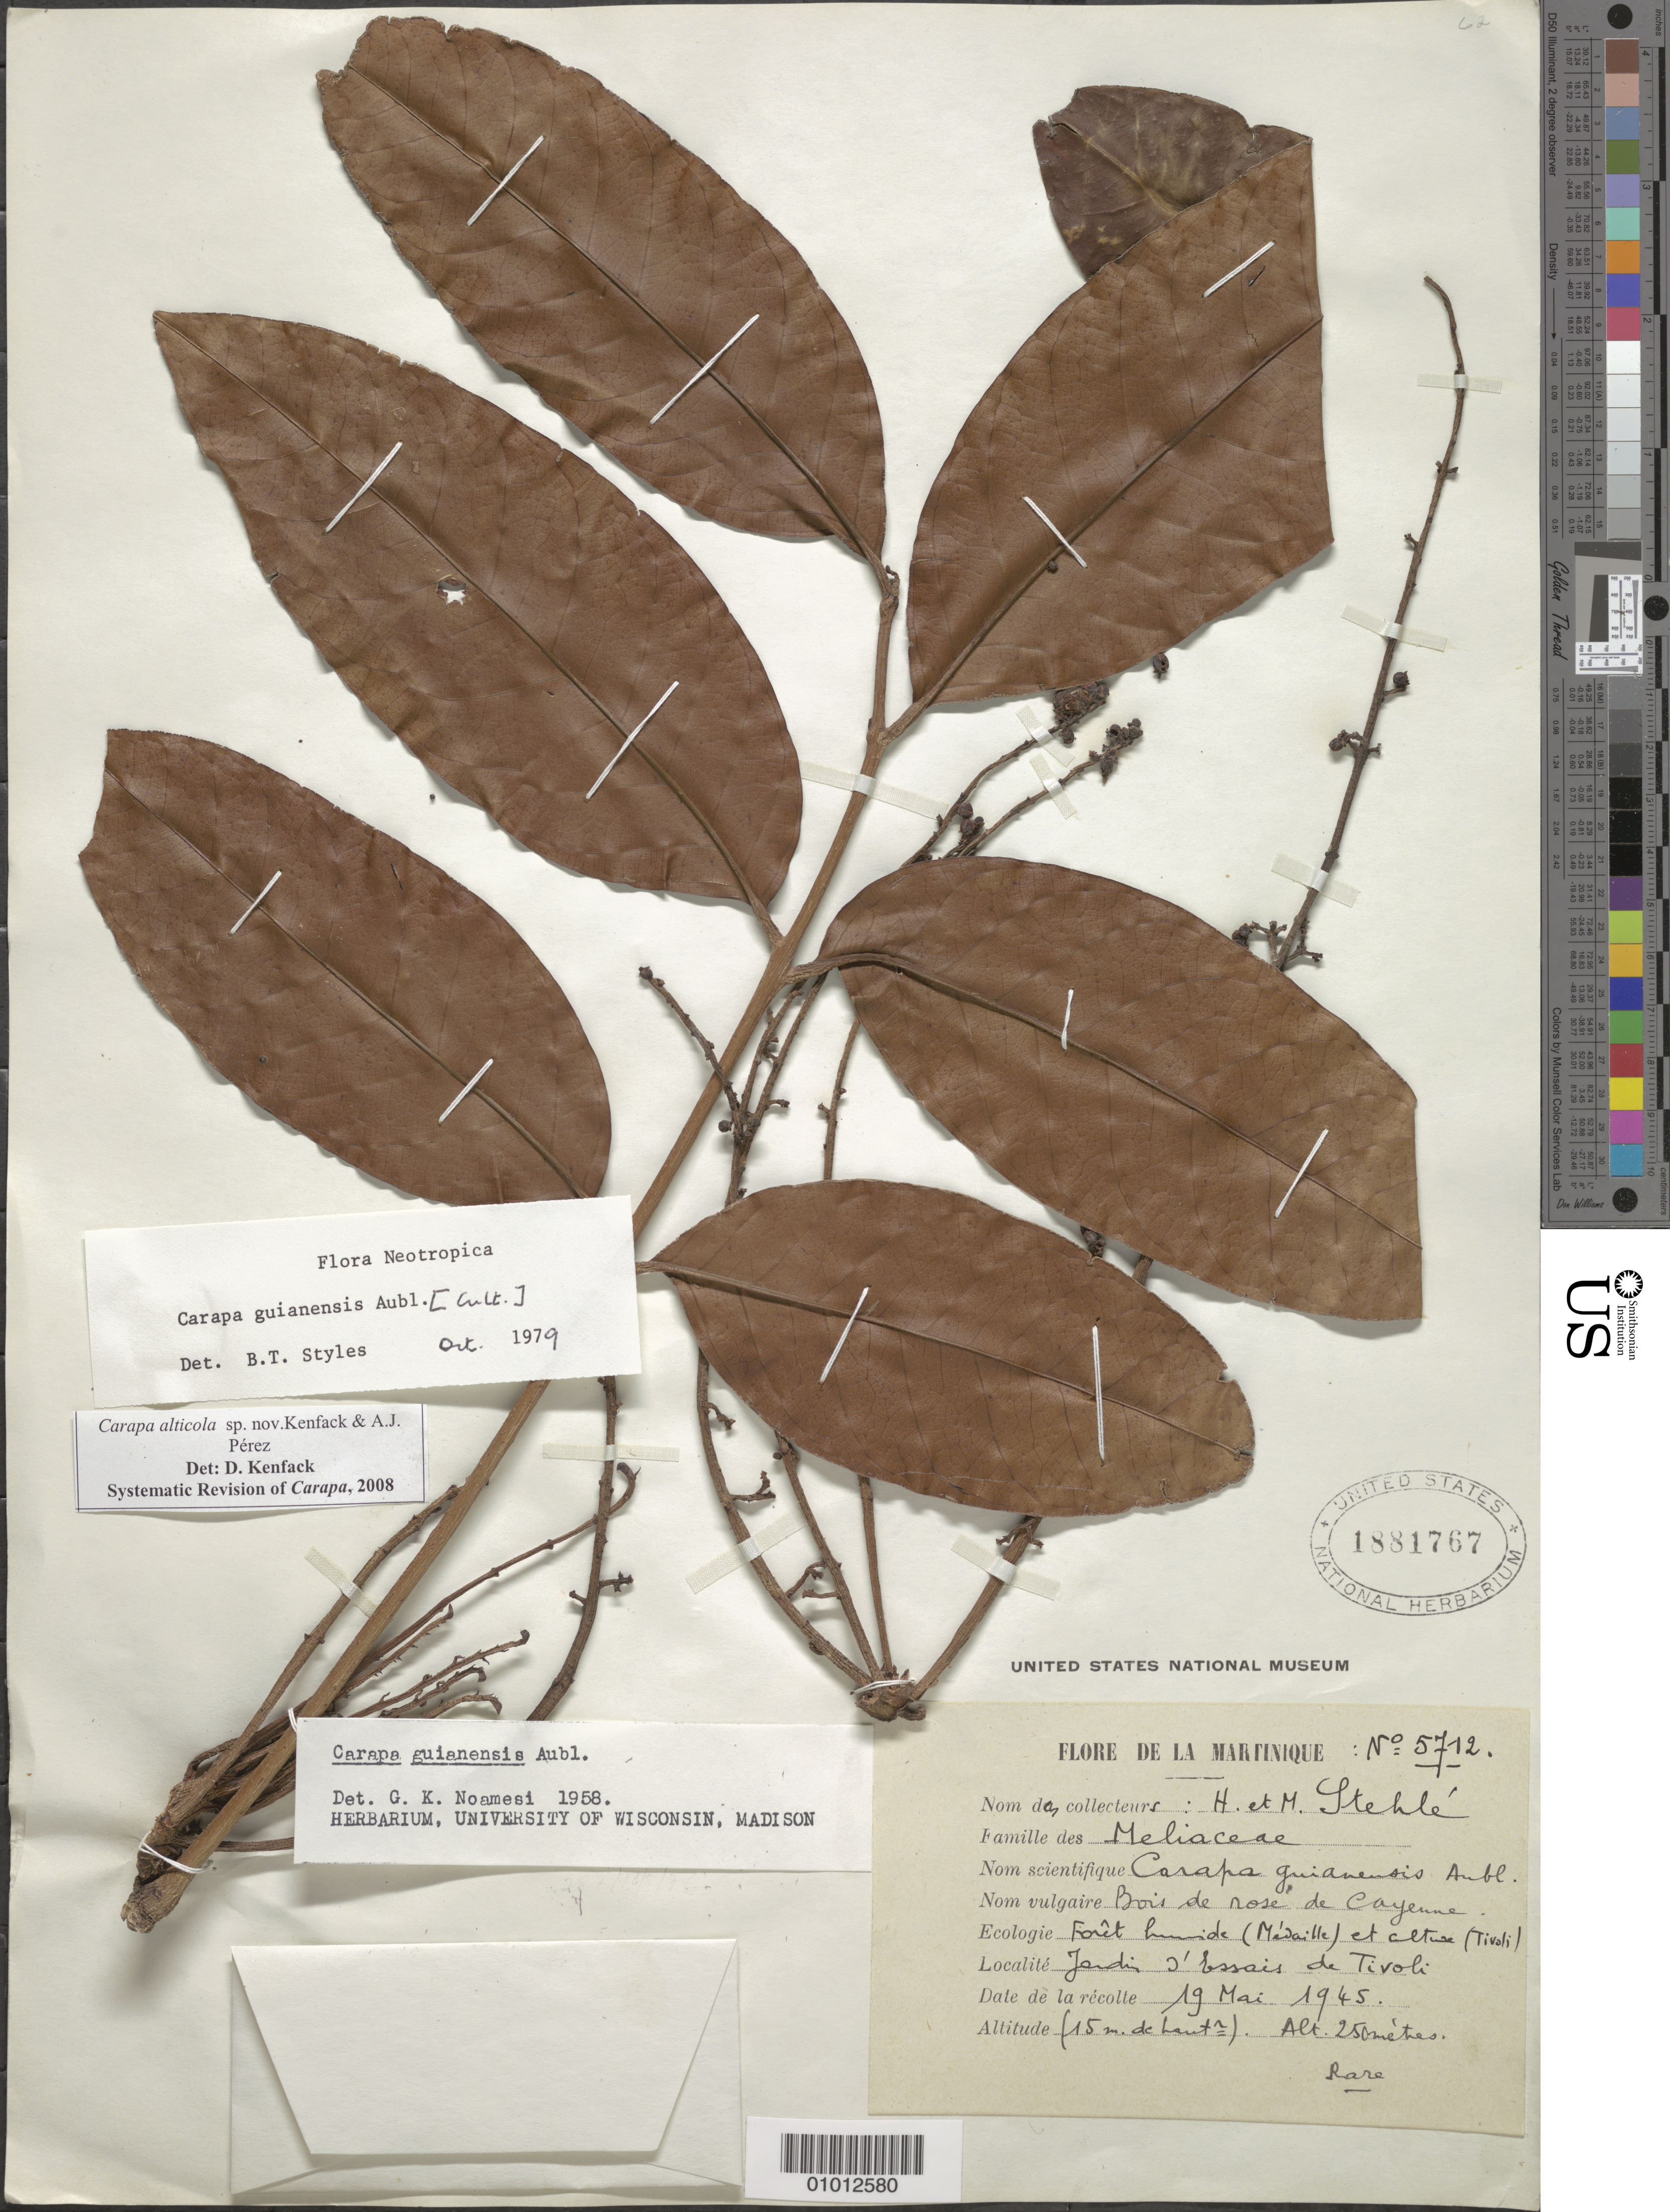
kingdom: Plantae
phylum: Tracheophyta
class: Magnoliopsida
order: Sapindales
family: Meliaceae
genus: Carapa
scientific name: Carapa guianensis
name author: Aubl.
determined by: Kenfack, D.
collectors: H. Stehlé & M. Stehlé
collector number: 5712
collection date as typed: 19 May 1945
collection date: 1945-05-19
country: Martinique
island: Martinique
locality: Médaille and cultivé Jardin d'Essais de Tivoli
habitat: Forêt humide and cultivé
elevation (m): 25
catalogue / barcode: US 1881767